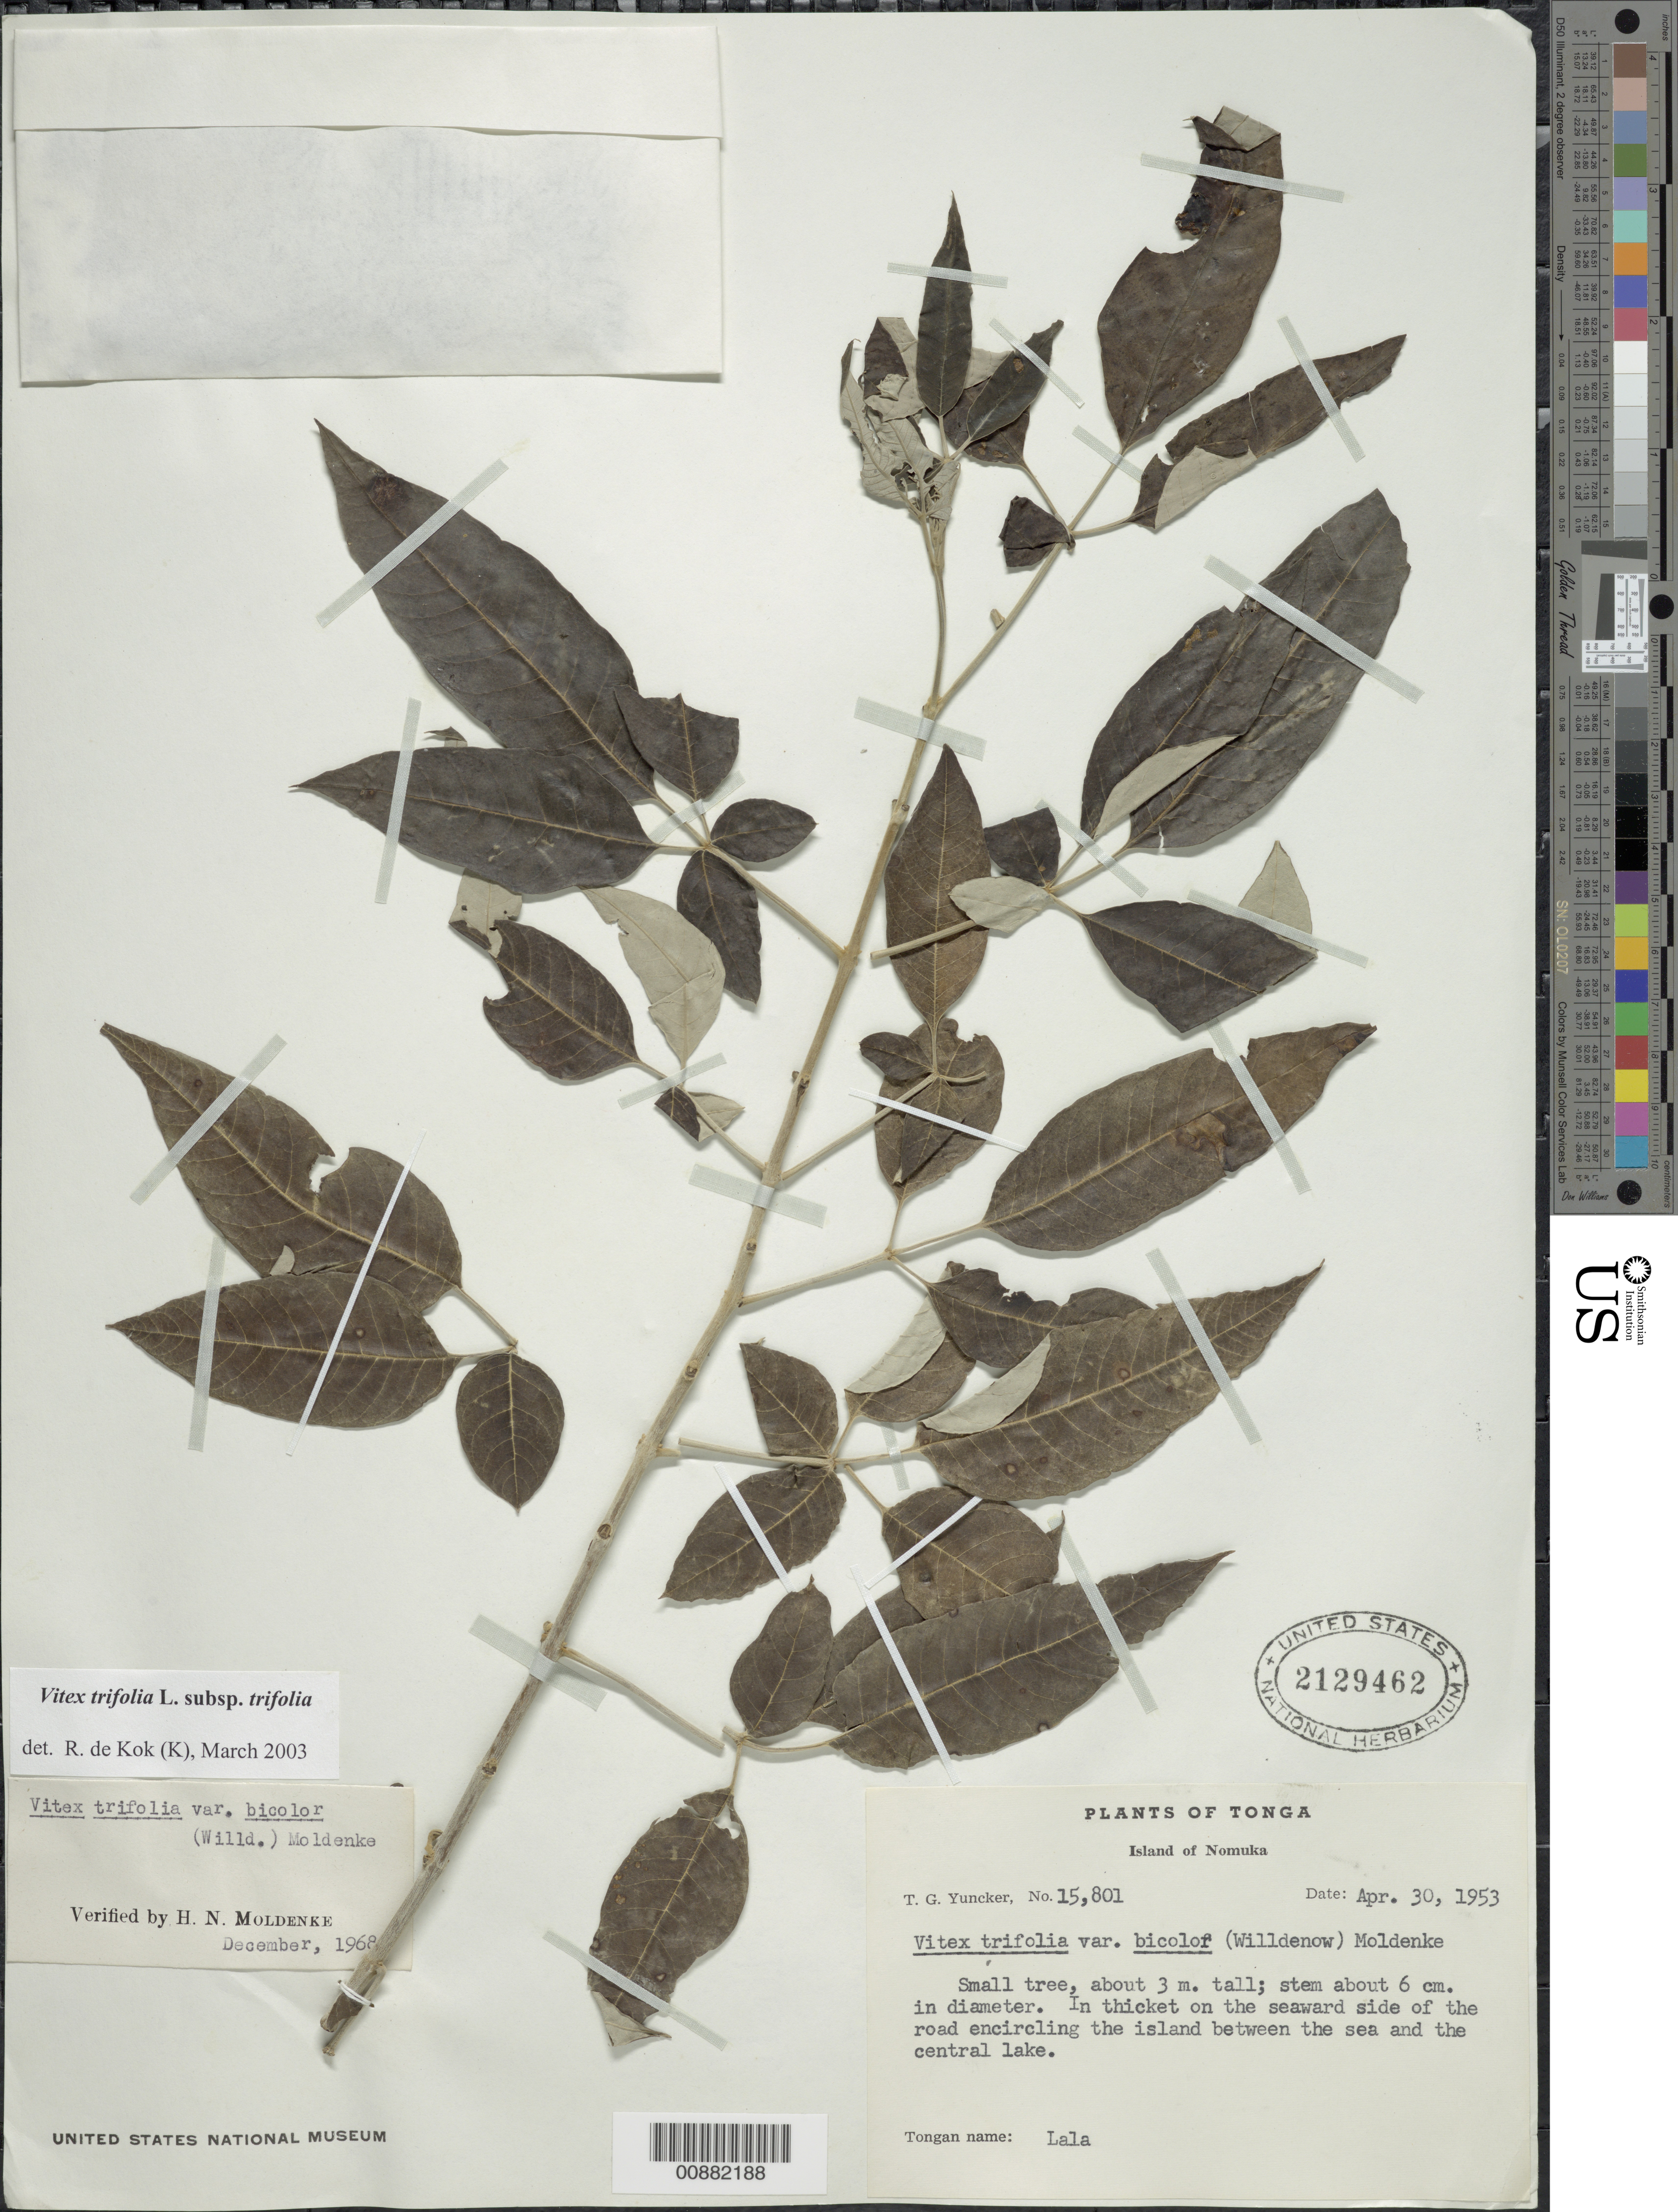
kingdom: Plantae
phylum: Tracheophyta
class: Magnoliopsida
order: Lamiales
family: Lamiaceae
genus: Vitex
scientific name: Vitex trifolia var. trifolia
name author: L.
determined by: Kok, R. de, (K)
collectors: T. G. Yuncker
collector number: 15801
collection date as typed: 30 Apr 1953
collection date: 1953-04-30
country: Tonga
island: Nomuka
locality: Seaward side of the read encircling the island between the sea and the central lake.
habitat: in ticket.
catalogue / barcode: US 2129462